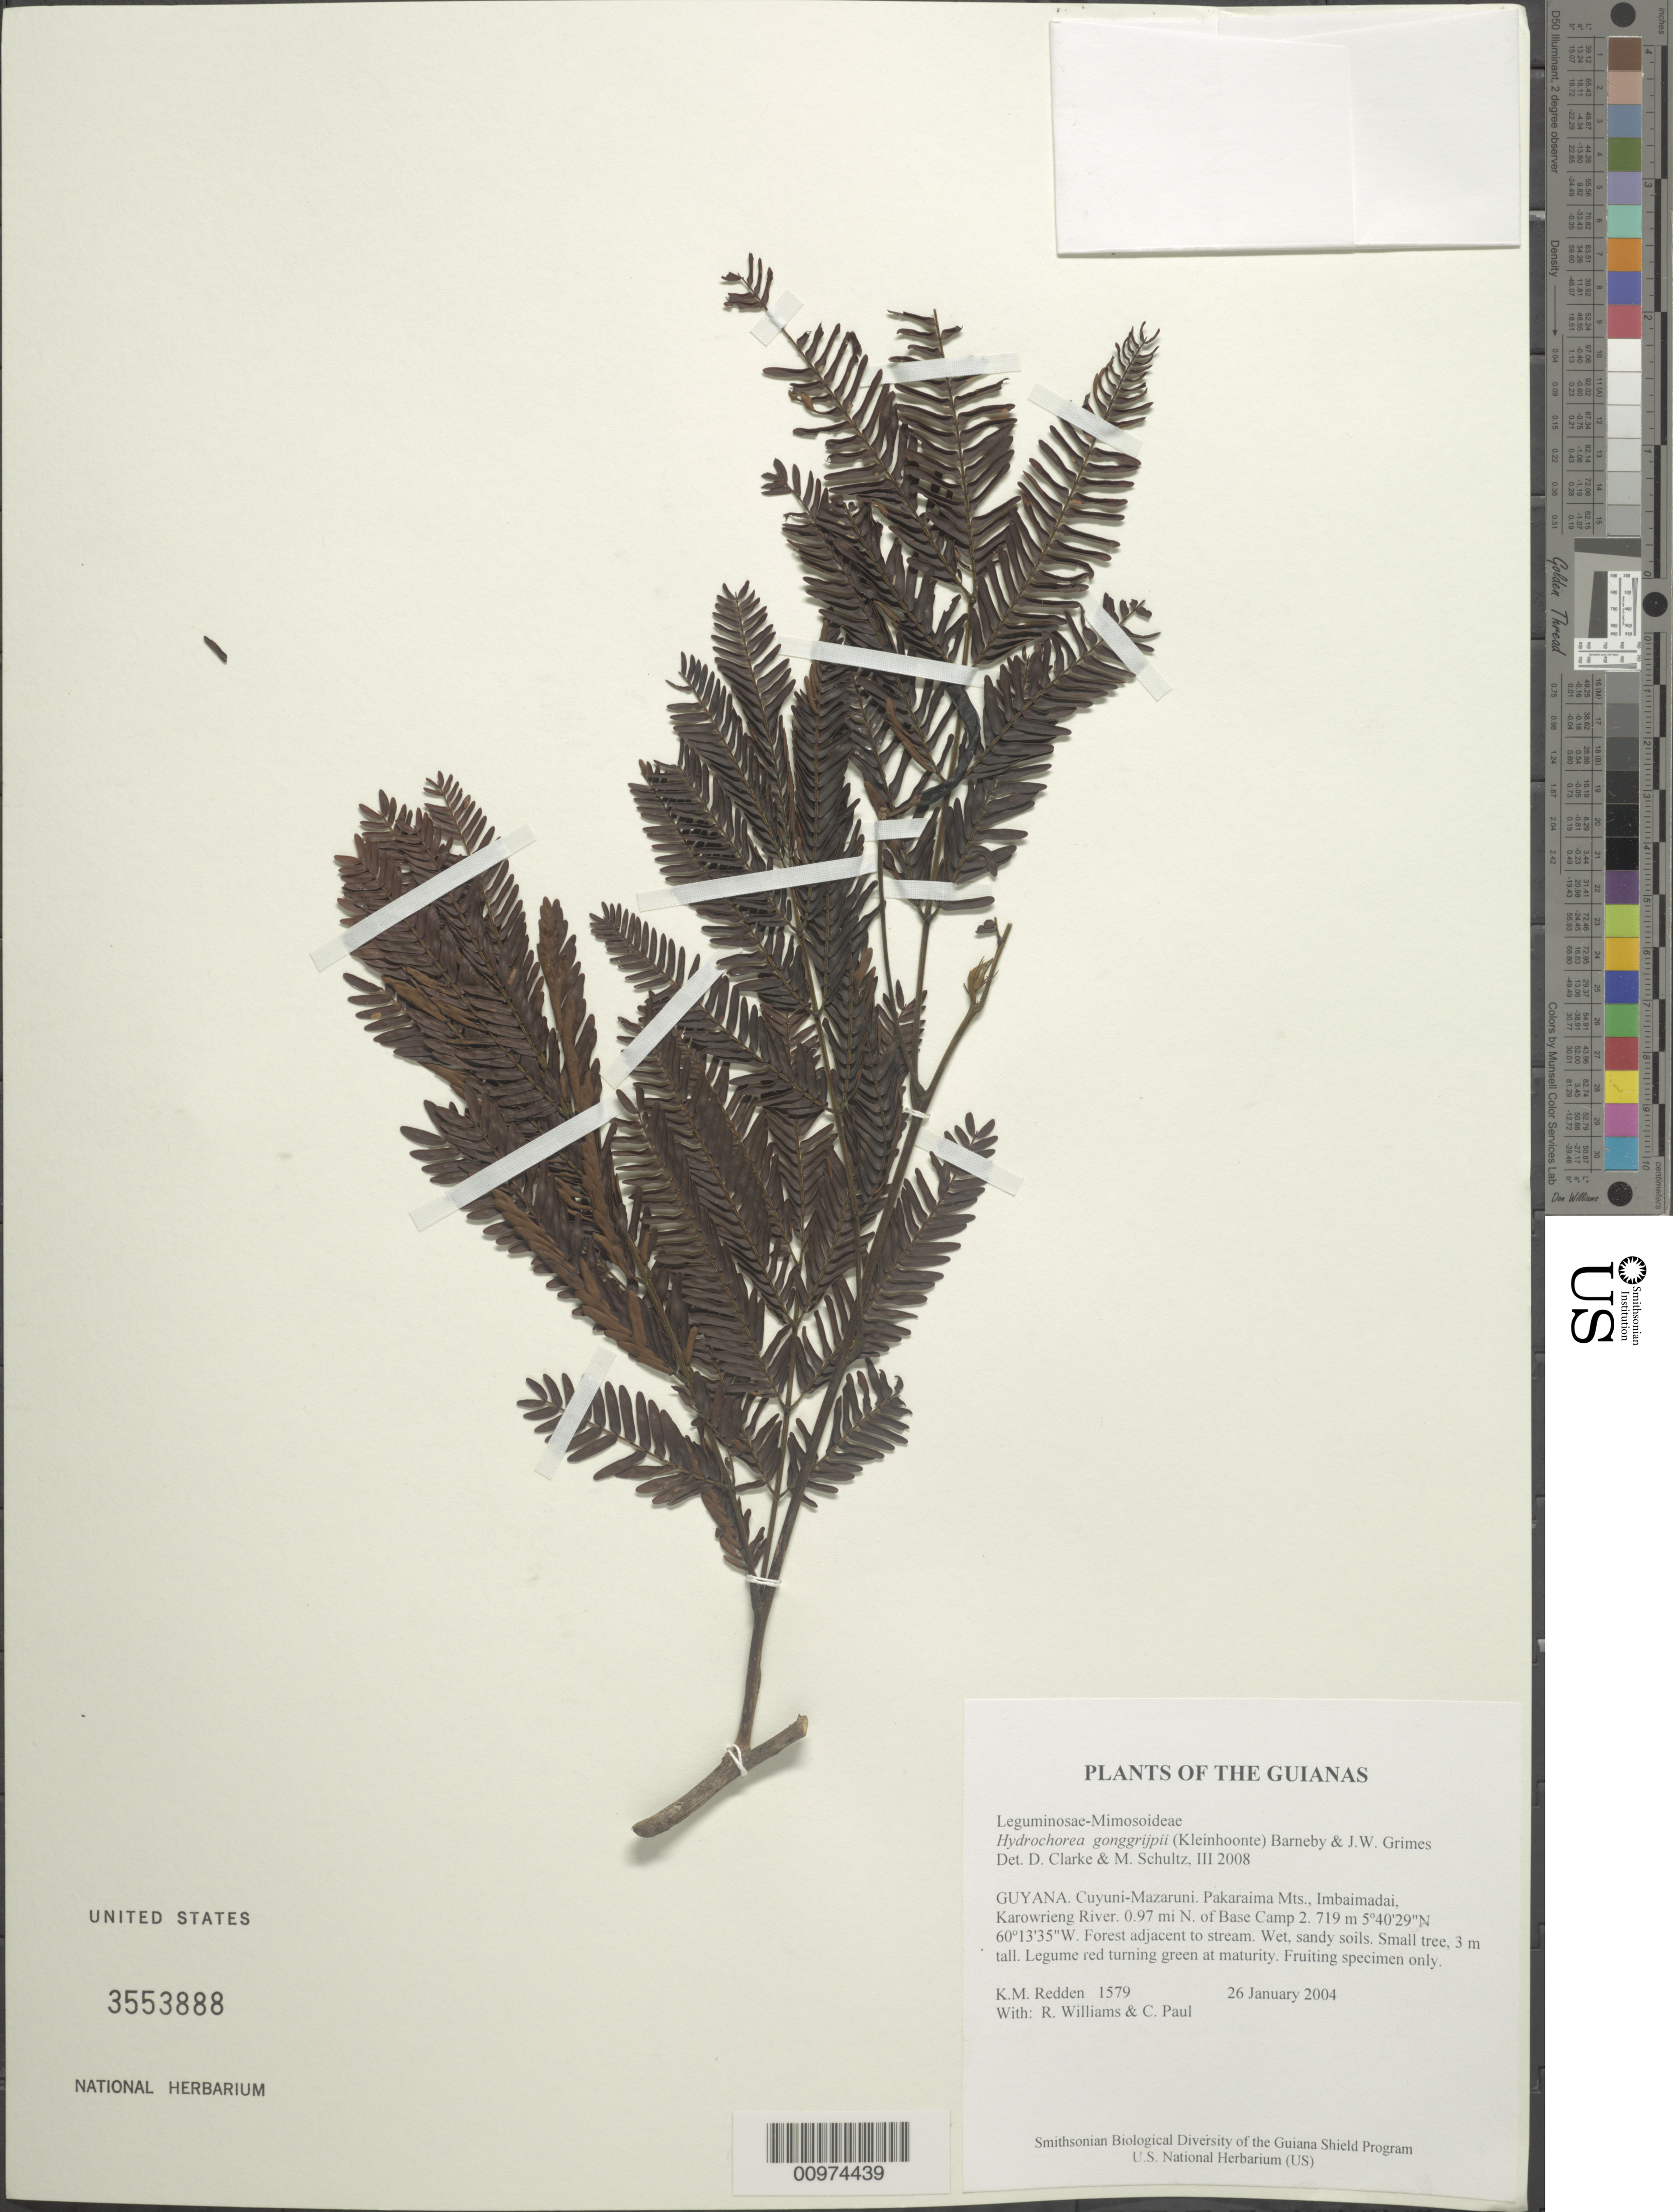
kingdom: Plantae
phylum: Tracheophyta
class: Magnoliopsida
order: Fabales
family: Fabaceae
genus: Hydrochorea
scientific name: Hydrochorea gonggrijpii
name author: (Kleinhoonte) Barneby & J.W. Grimes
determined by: Clarke, H. D.; Schultz, M.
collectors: K. M. Redden, R. Williams & C. Paul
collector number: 1579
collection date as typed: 26 January 2004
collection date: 2004-01-26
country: Guyana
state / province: Cuyuni-Mazaruni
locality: Pakaraima Mts., Imbaimadai, Karowrieng River. 0.97 mi N. of Base Camp 2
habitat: Forest adjacent to stream. Wet, sandy soils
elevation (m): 719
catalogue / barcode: US 3553888